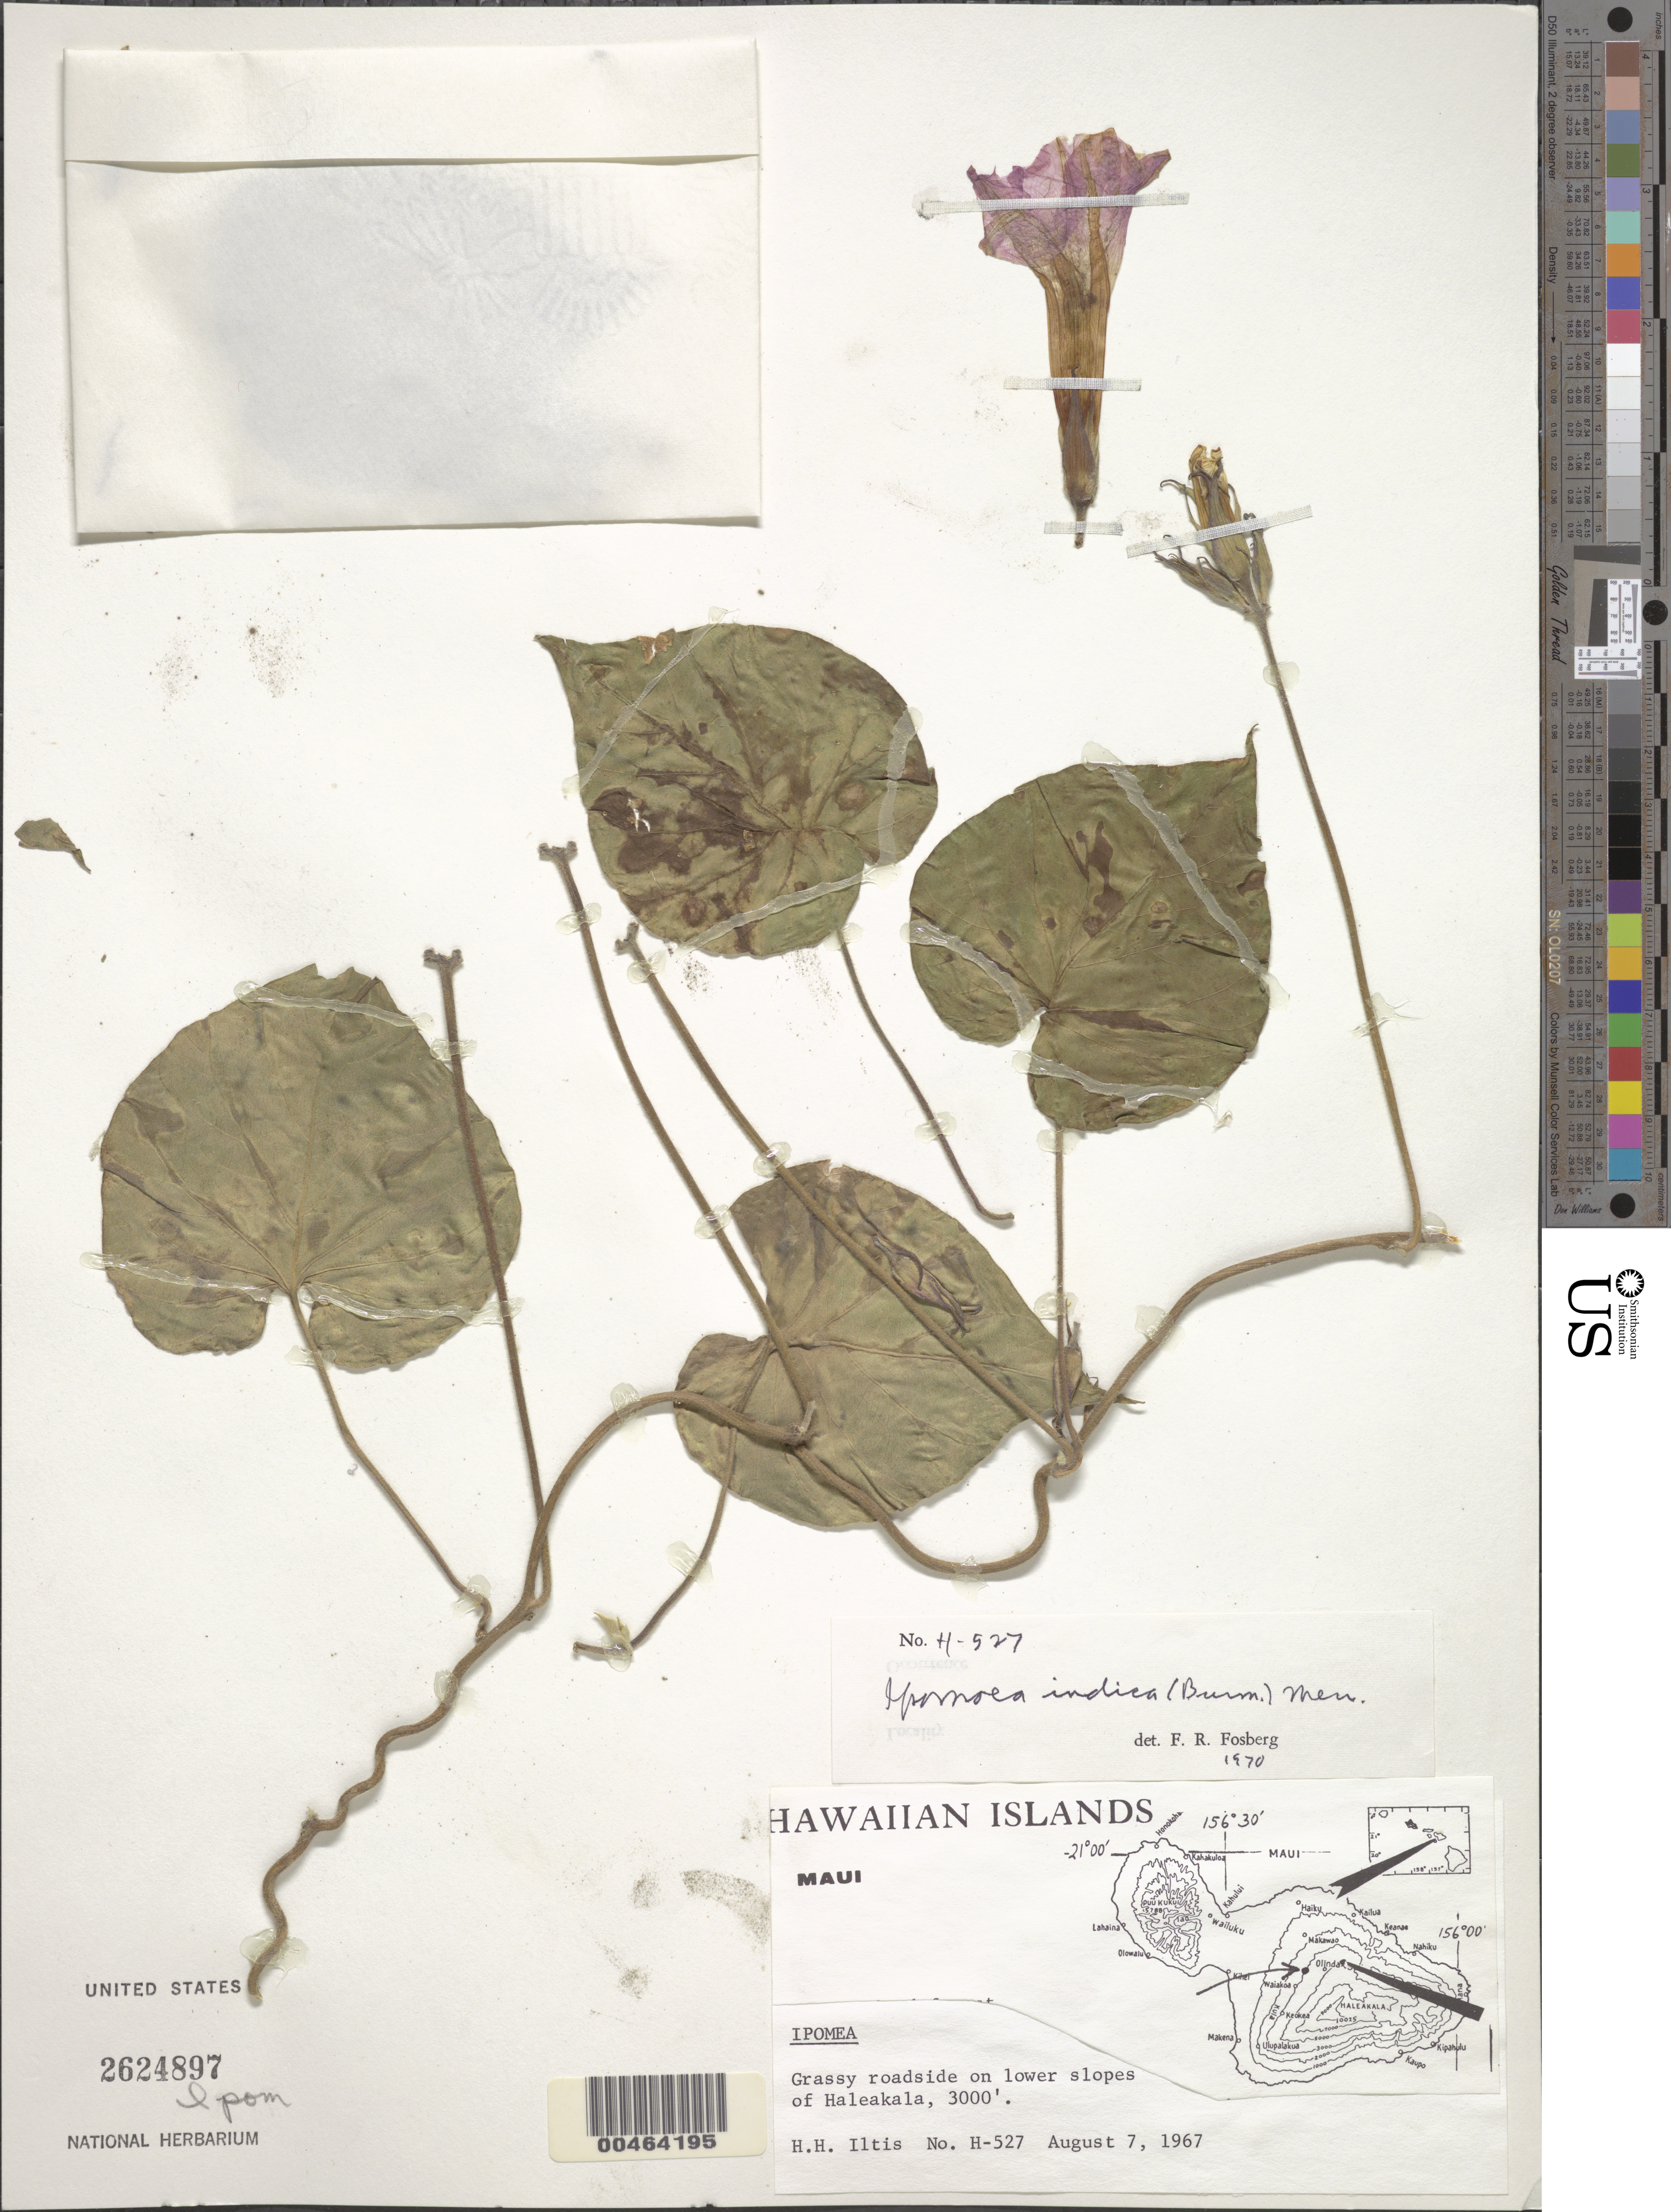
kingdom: Plantae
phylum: Tracheophyta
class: Magnoliopsida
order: Solanales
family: Convolvulaceae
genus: Ipomoea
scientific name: Ipomoea indica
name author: (Burm.) Merr.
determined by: Fosberg, F. R.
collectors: H. H. Iltis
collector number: H-527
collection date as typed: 7 Aug 1967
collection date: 1967-08-07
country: United States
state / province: Hawaii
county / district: Maui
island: Maui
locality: on lower slopes of Haleakala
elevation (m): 914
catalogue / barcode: US 2624897